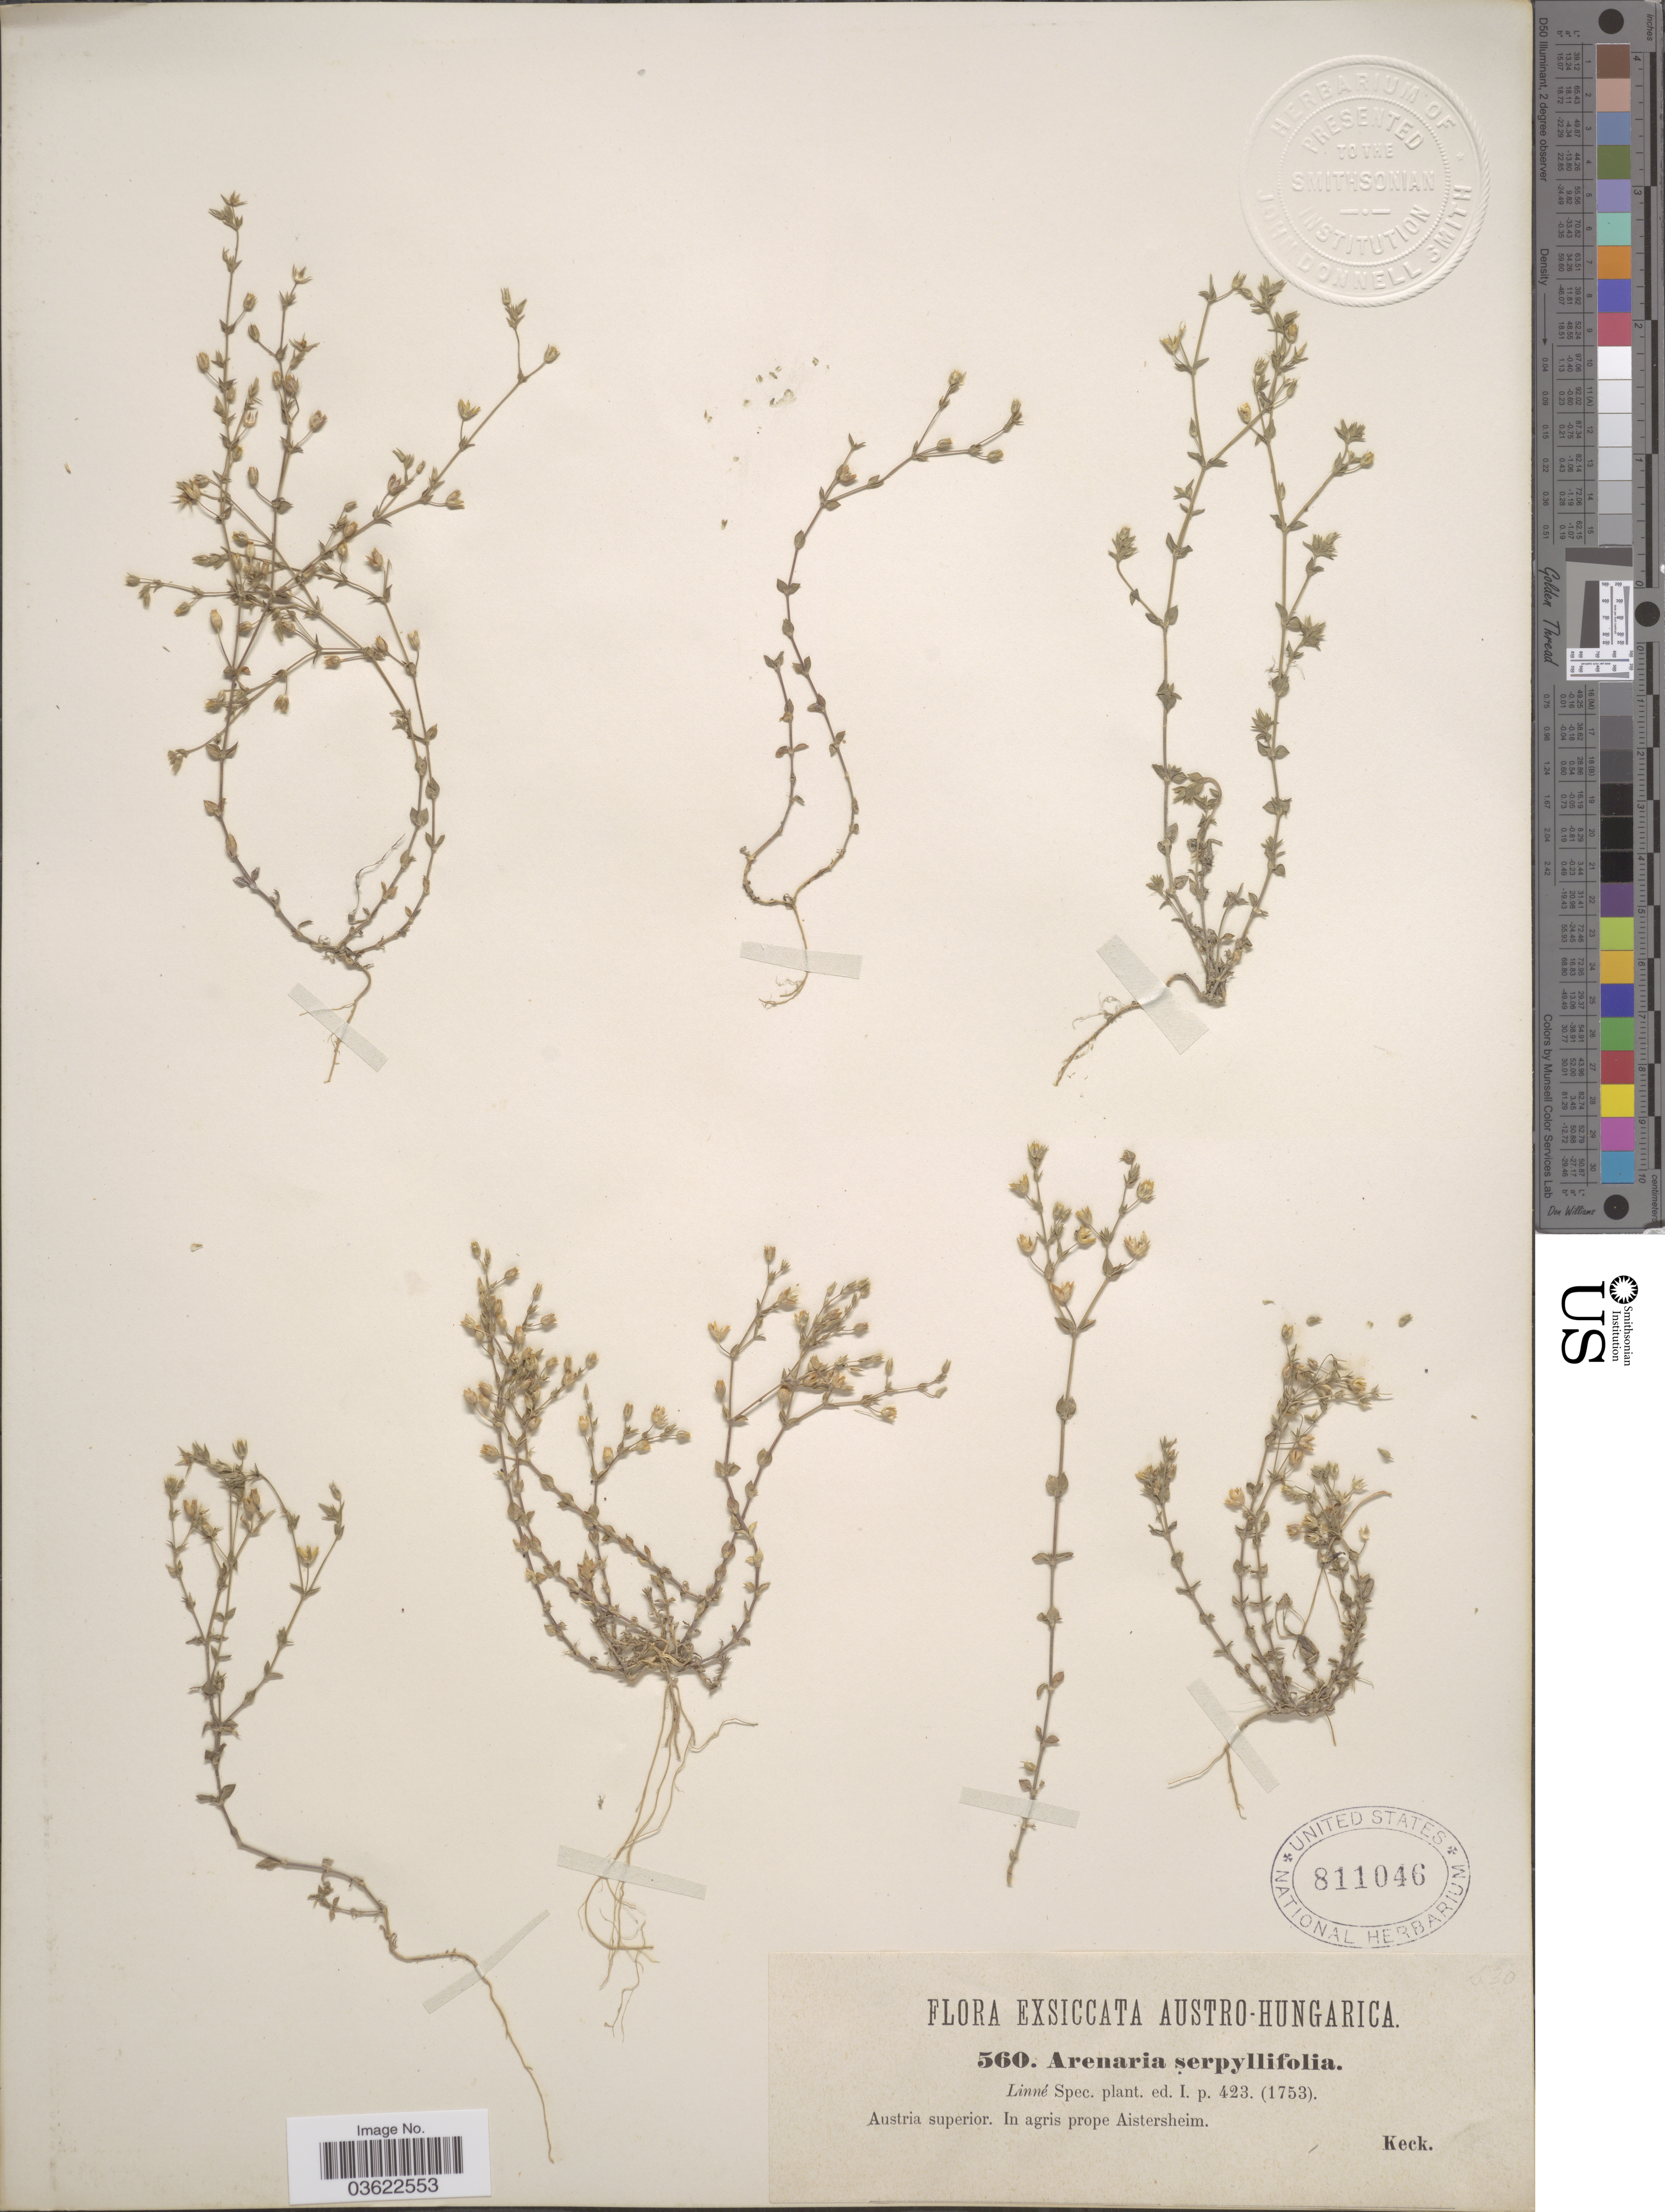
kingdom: Plantae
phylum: Tracheophyta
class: Magnoliopsida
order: Caryophyllales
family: Caryophyllaceae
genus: Arenaria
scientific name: Arenaria serpyllifolia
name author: L.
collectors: -- Keck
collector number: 560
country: Austria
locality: Austro-Hungarica. Austria superior. In agris prope Aistersheim.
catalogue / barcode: US 811046